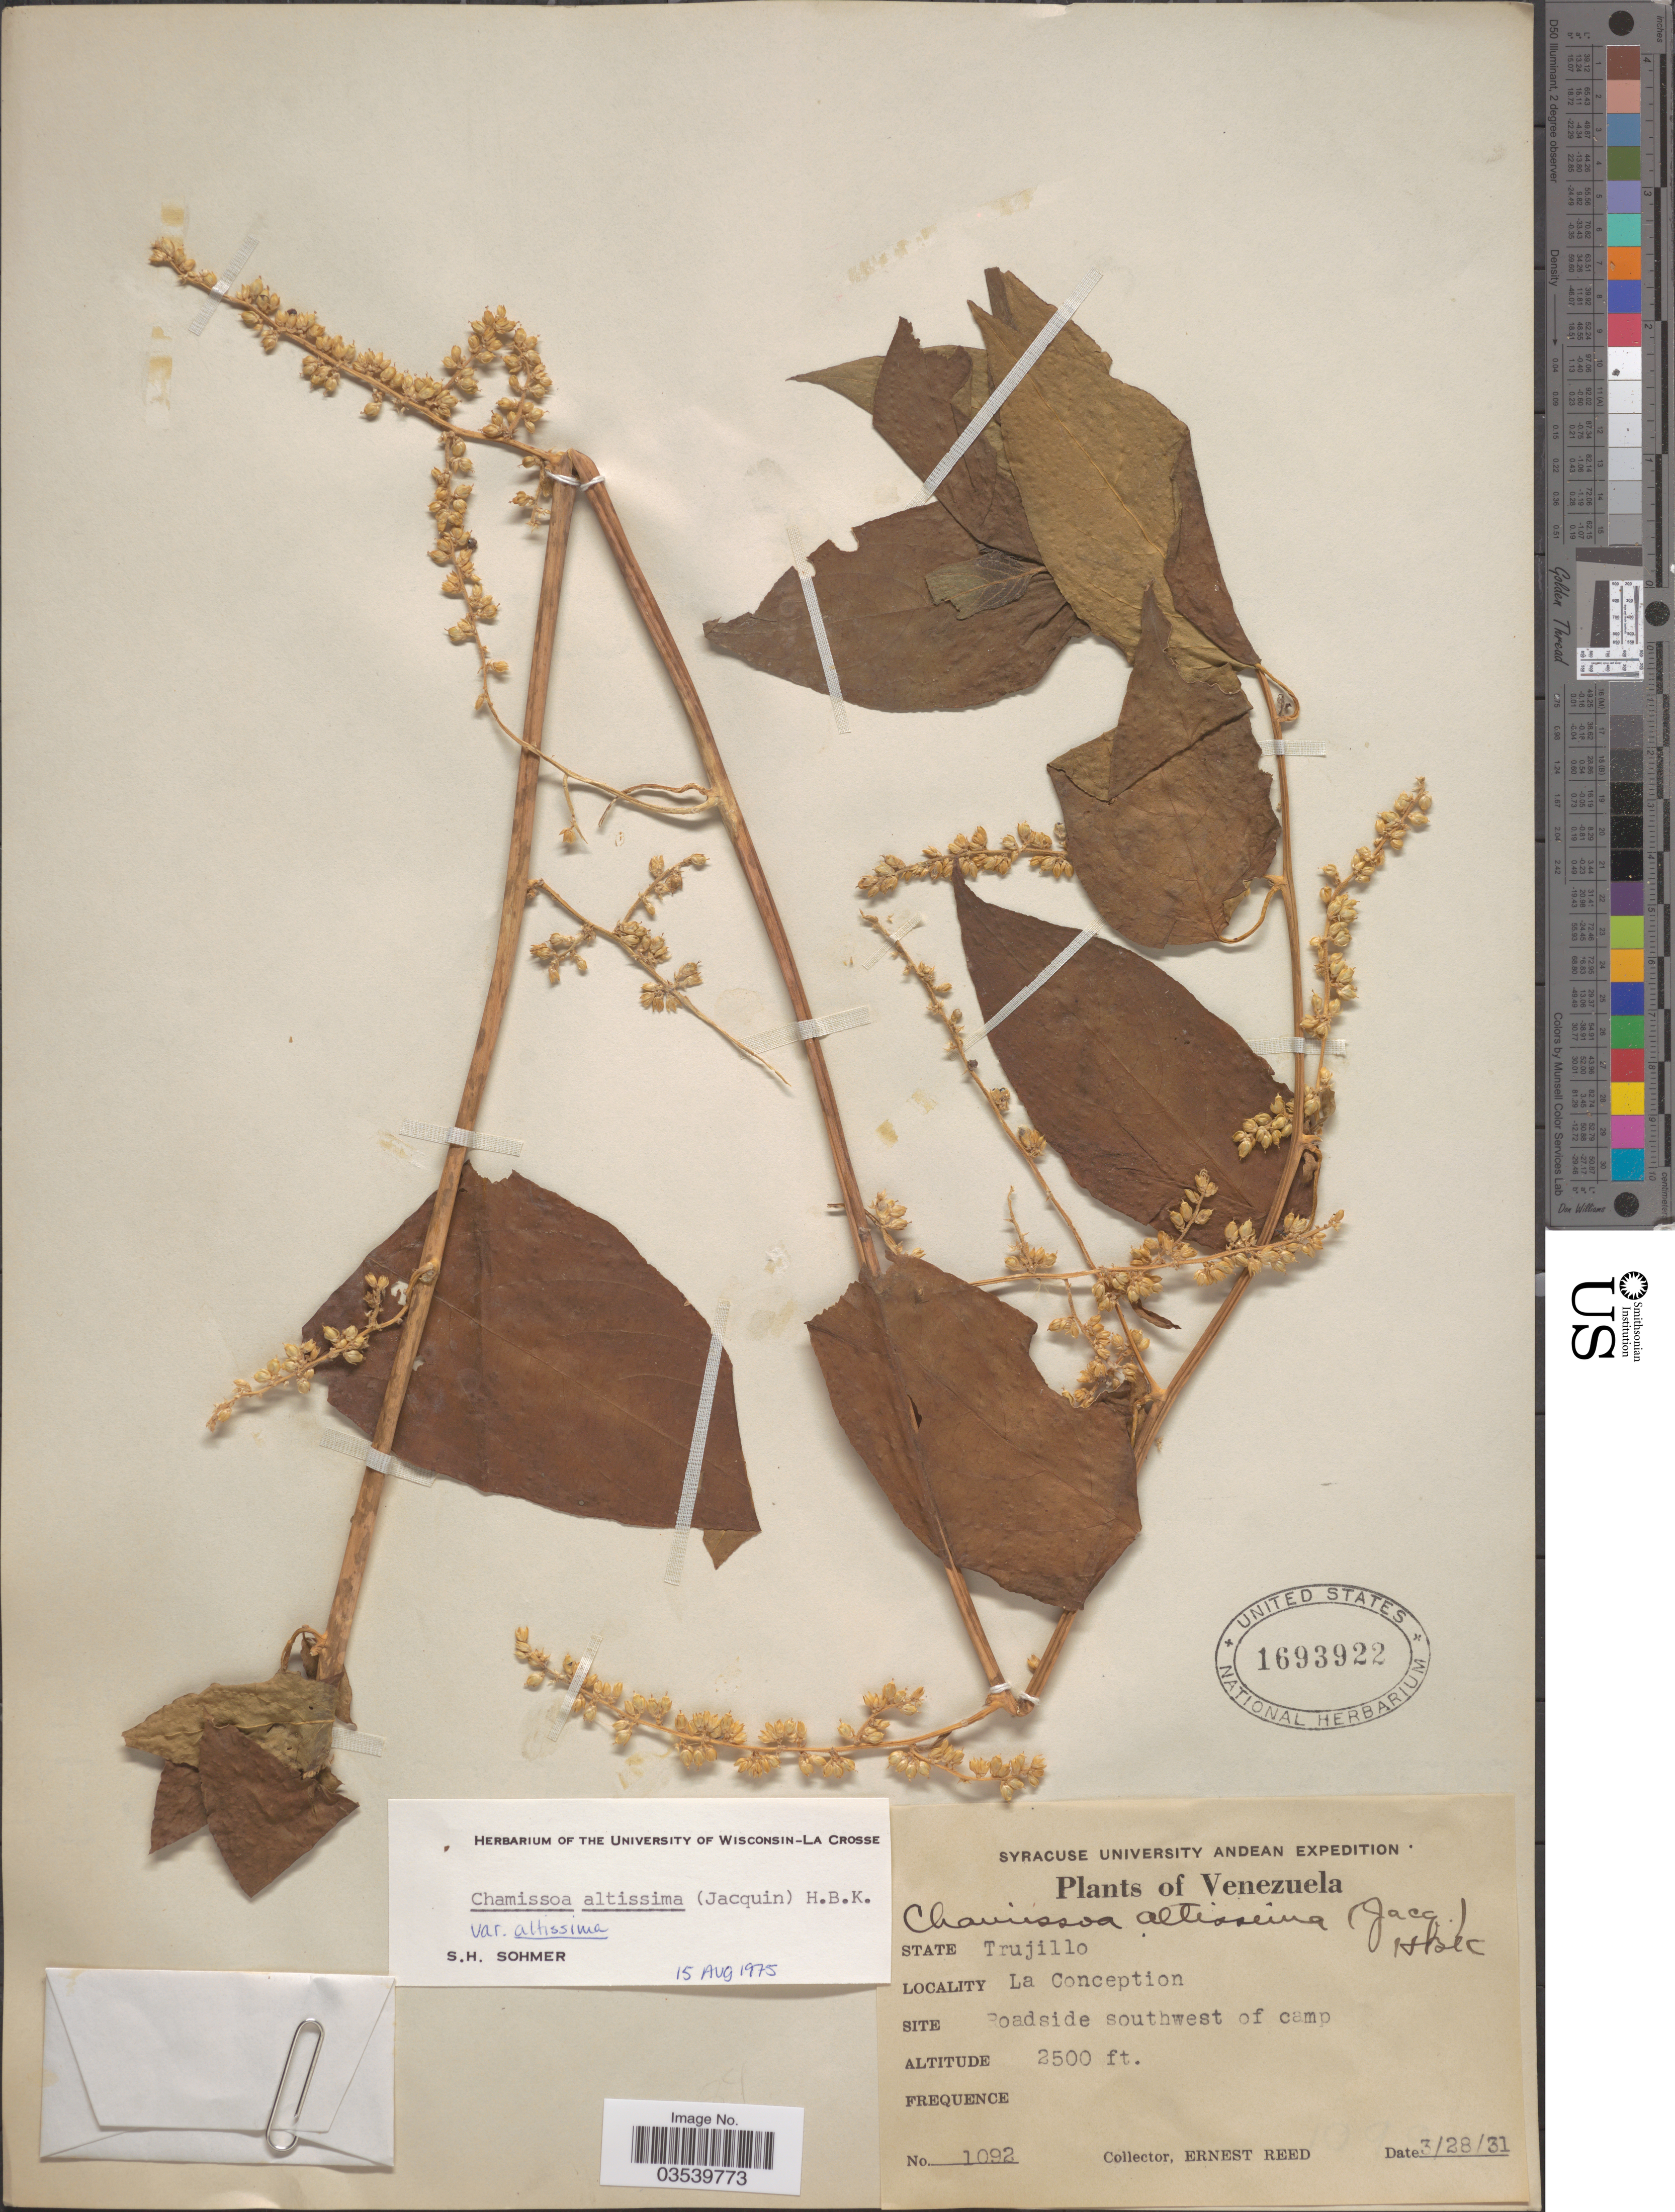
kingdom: Plantae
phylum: Tracheophyta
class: Magnoliopsida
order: Caryophyllales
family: Amaranthaceae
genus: Chamissoa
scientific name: Chamissoa altissima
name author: (Jacq.) Kunth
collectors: E. Reed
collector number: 1092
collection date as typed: Transcribed d/m/y: 28/3/31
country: Venezuela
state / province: Trujillo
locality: La Conception. Roadside southwest of camp.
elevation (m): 762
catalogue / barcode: US 1693922